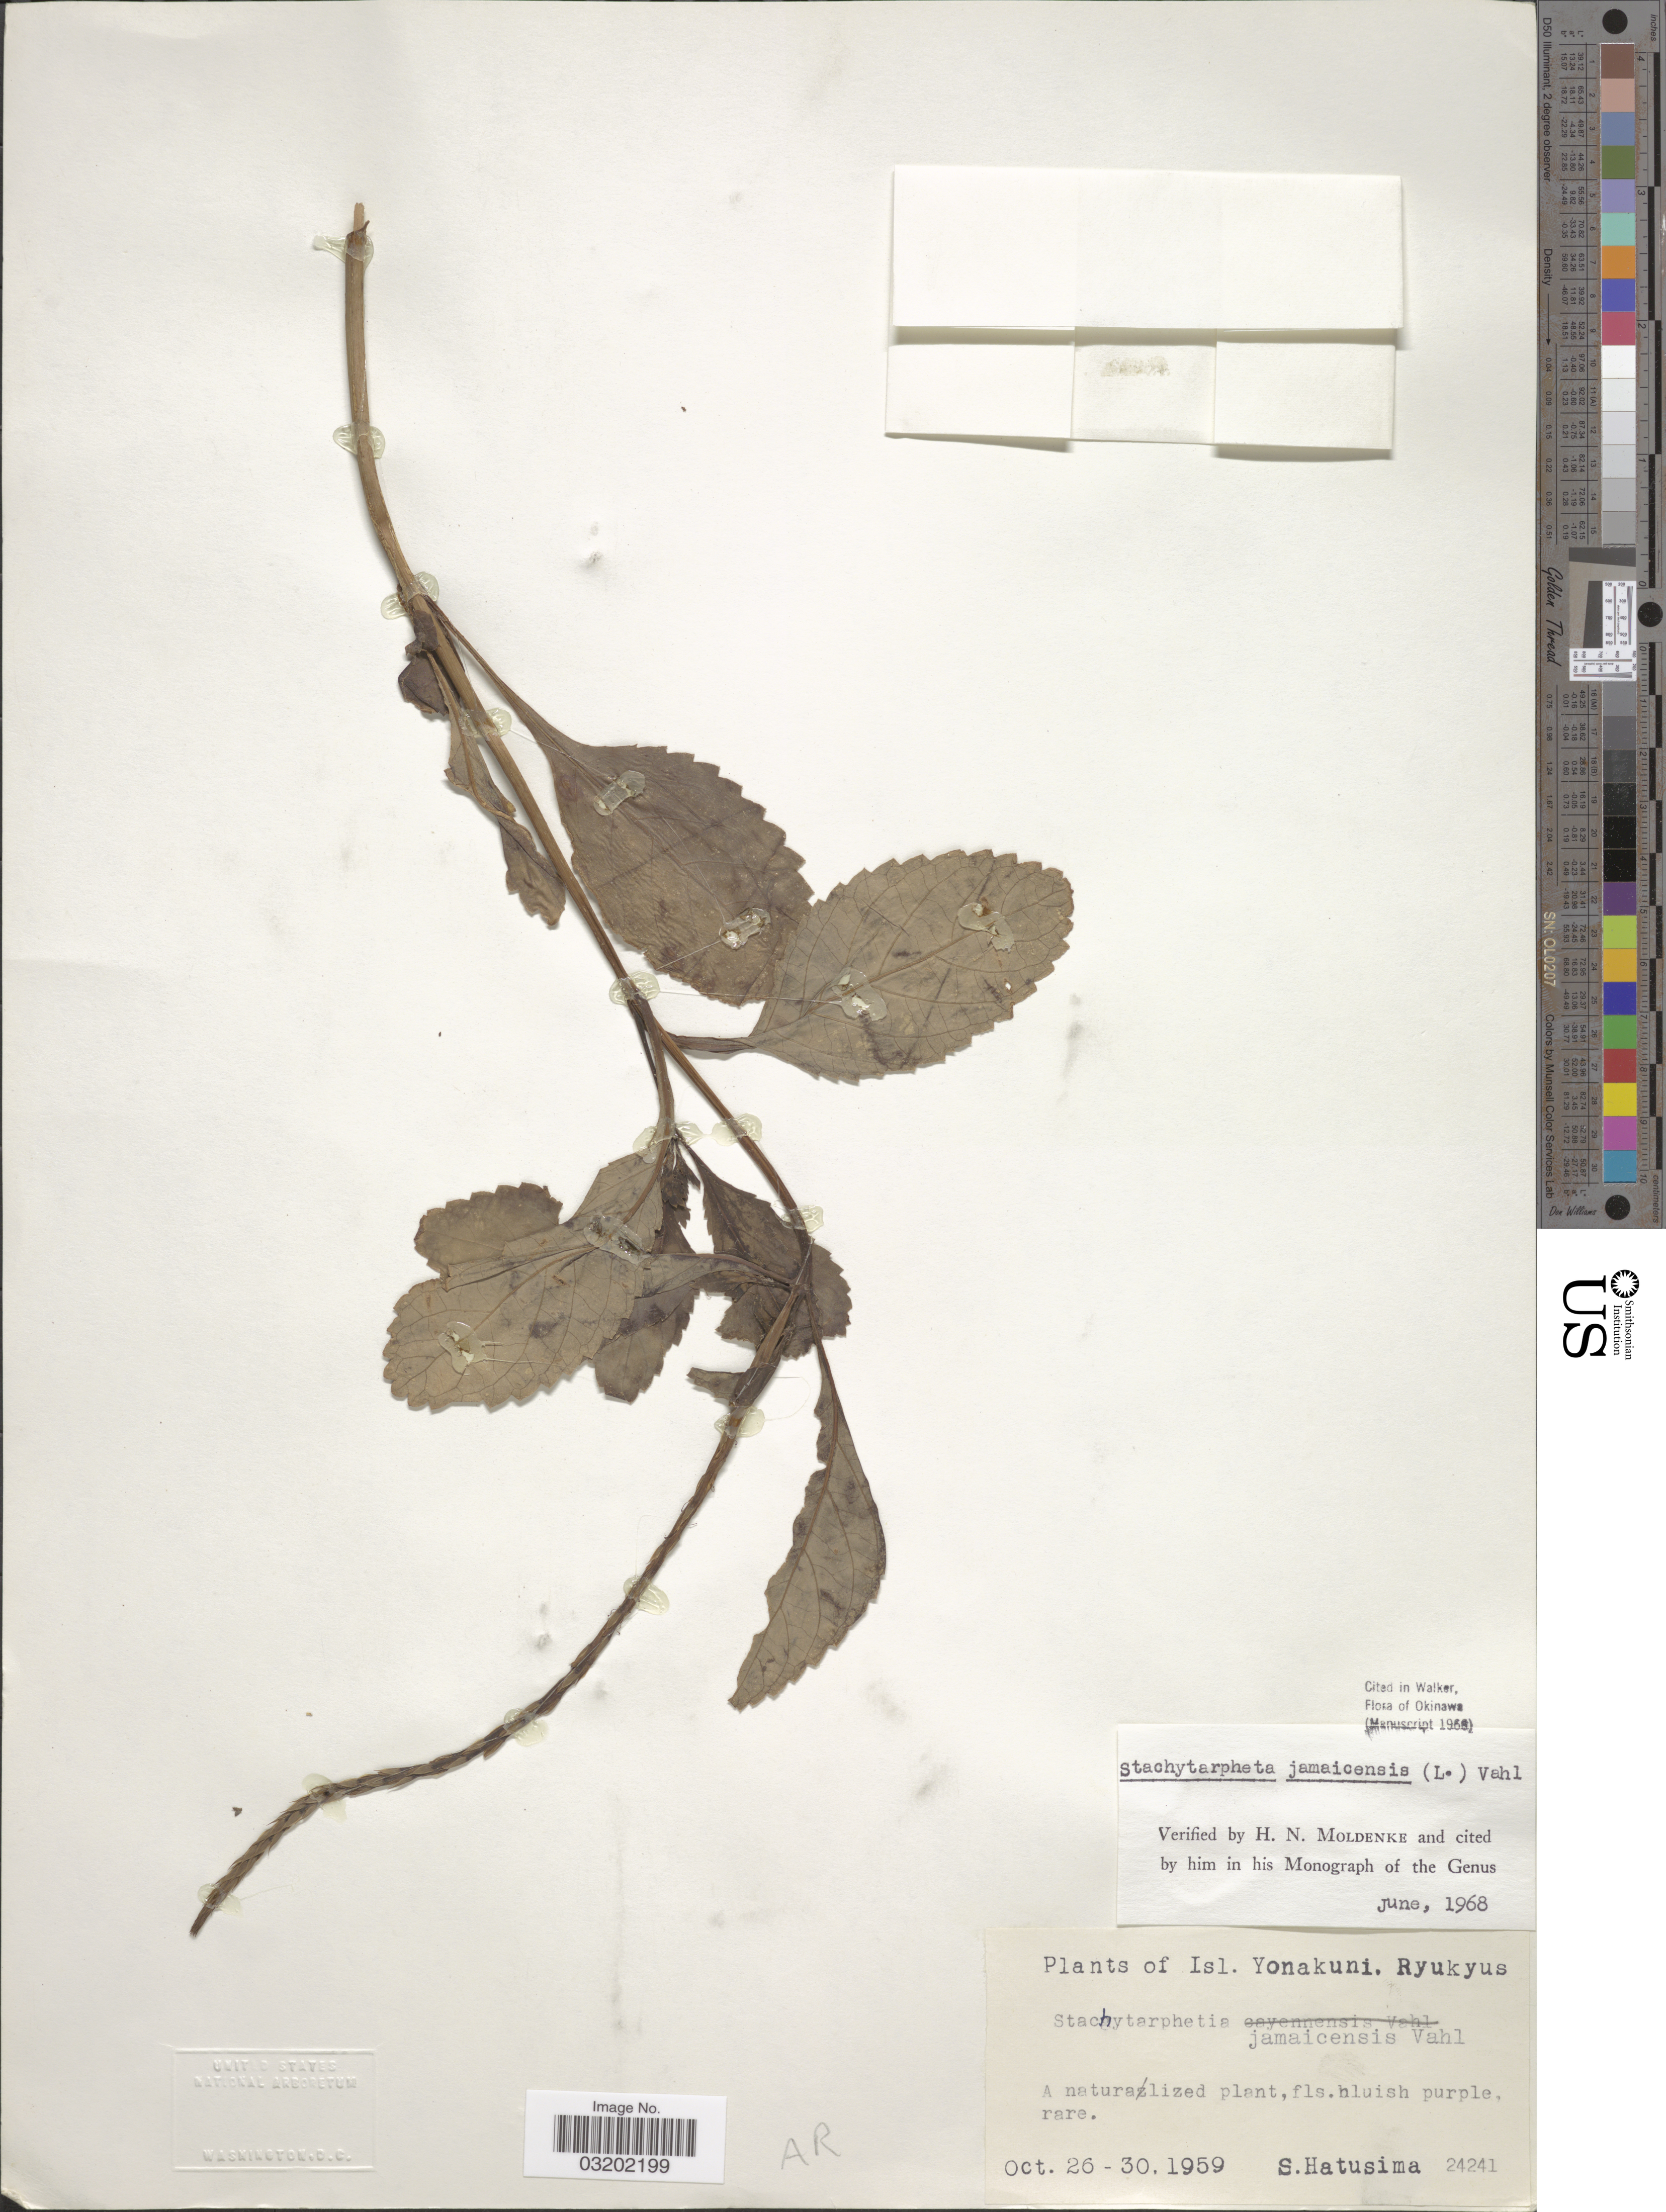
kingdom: Plantae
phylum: Tracheophyta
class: Magnoliopsida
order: Lamiales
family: Verbenaceae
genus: Stachytarpheta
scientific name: Stachytarpheta jamaicensis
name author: (L.) Vahl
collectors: S. Hatusima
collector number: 24241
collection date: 1959-10-26/1959-10-30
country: Japan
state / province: Okinawa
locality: Isl. Yonakuni, Ryukyus.